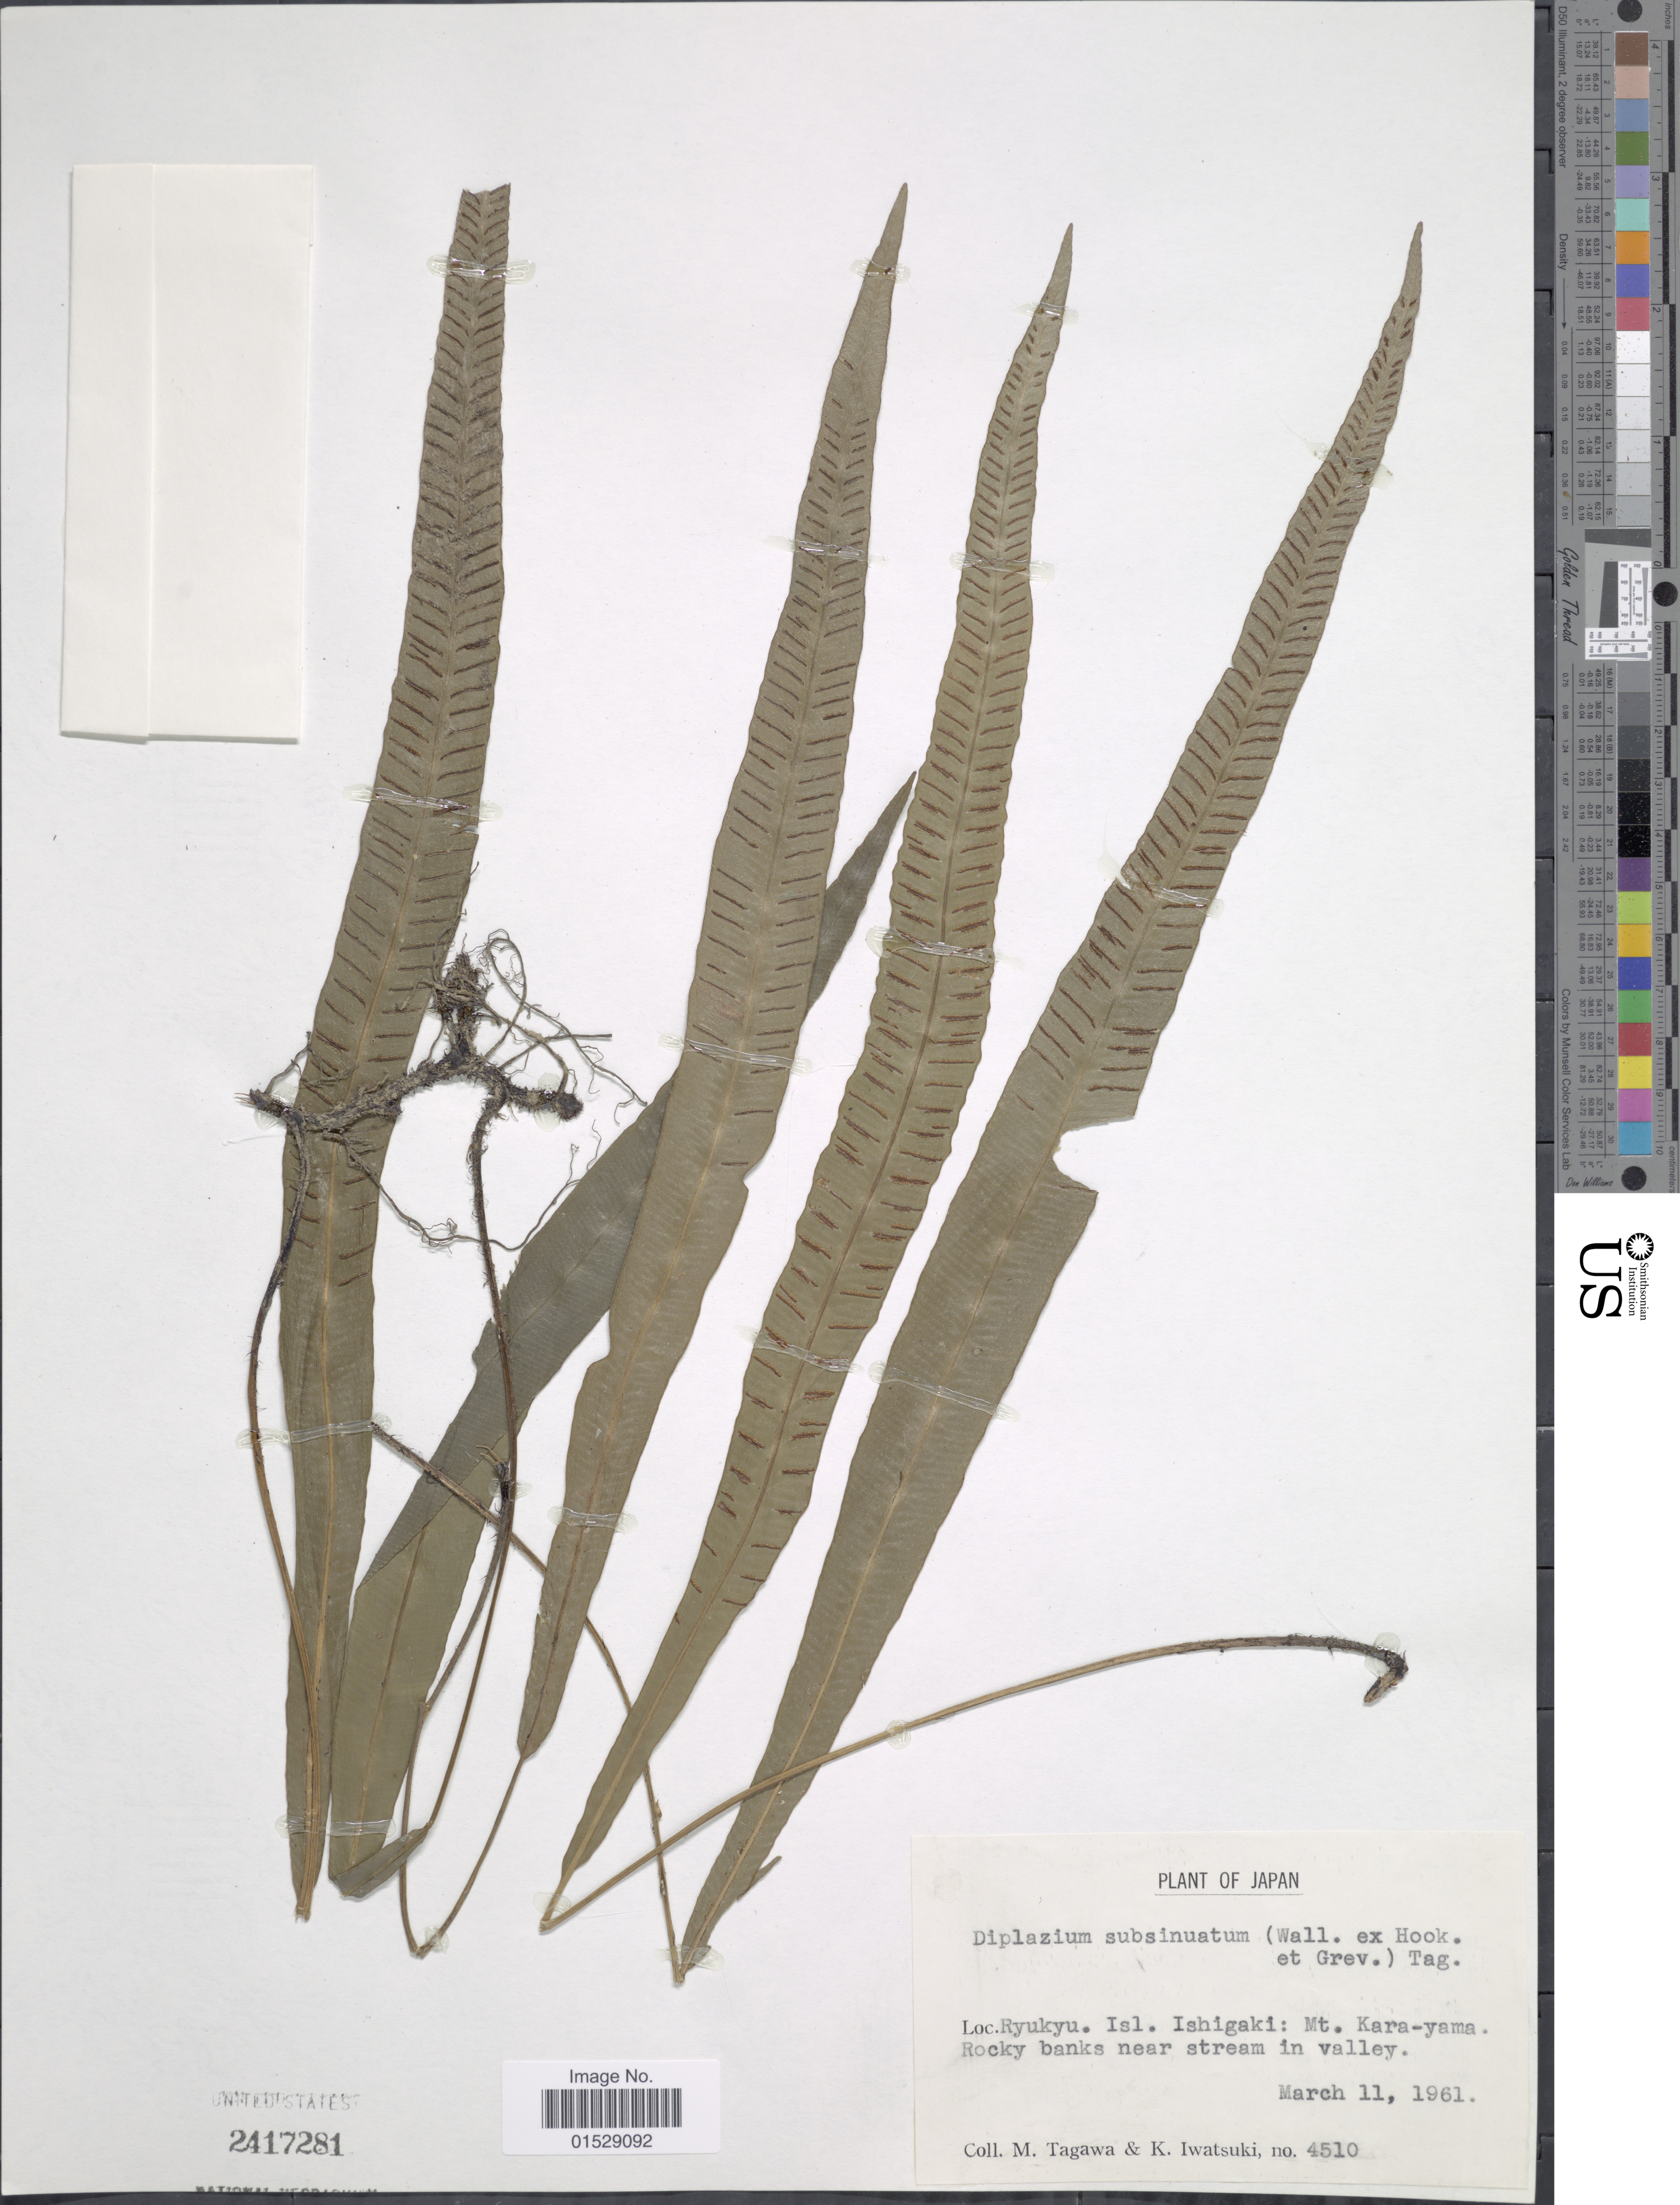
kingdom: Plantae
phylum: Tracheophyta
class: Polypodiopsida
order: Polypodiales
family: Athyriaceae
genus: Deparia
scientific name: Deparia lancea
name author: (Thunb.) Fraser-Jenk.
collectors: M. Tagawa & K. Iwatsuki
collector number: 4510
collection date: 1961-03-11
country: Japan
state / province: Okinawa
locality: Ryukyu. Isl. Ishigaki: Mt. Kara-yama, rocky banks near stream in valley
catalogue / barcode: US 2417281